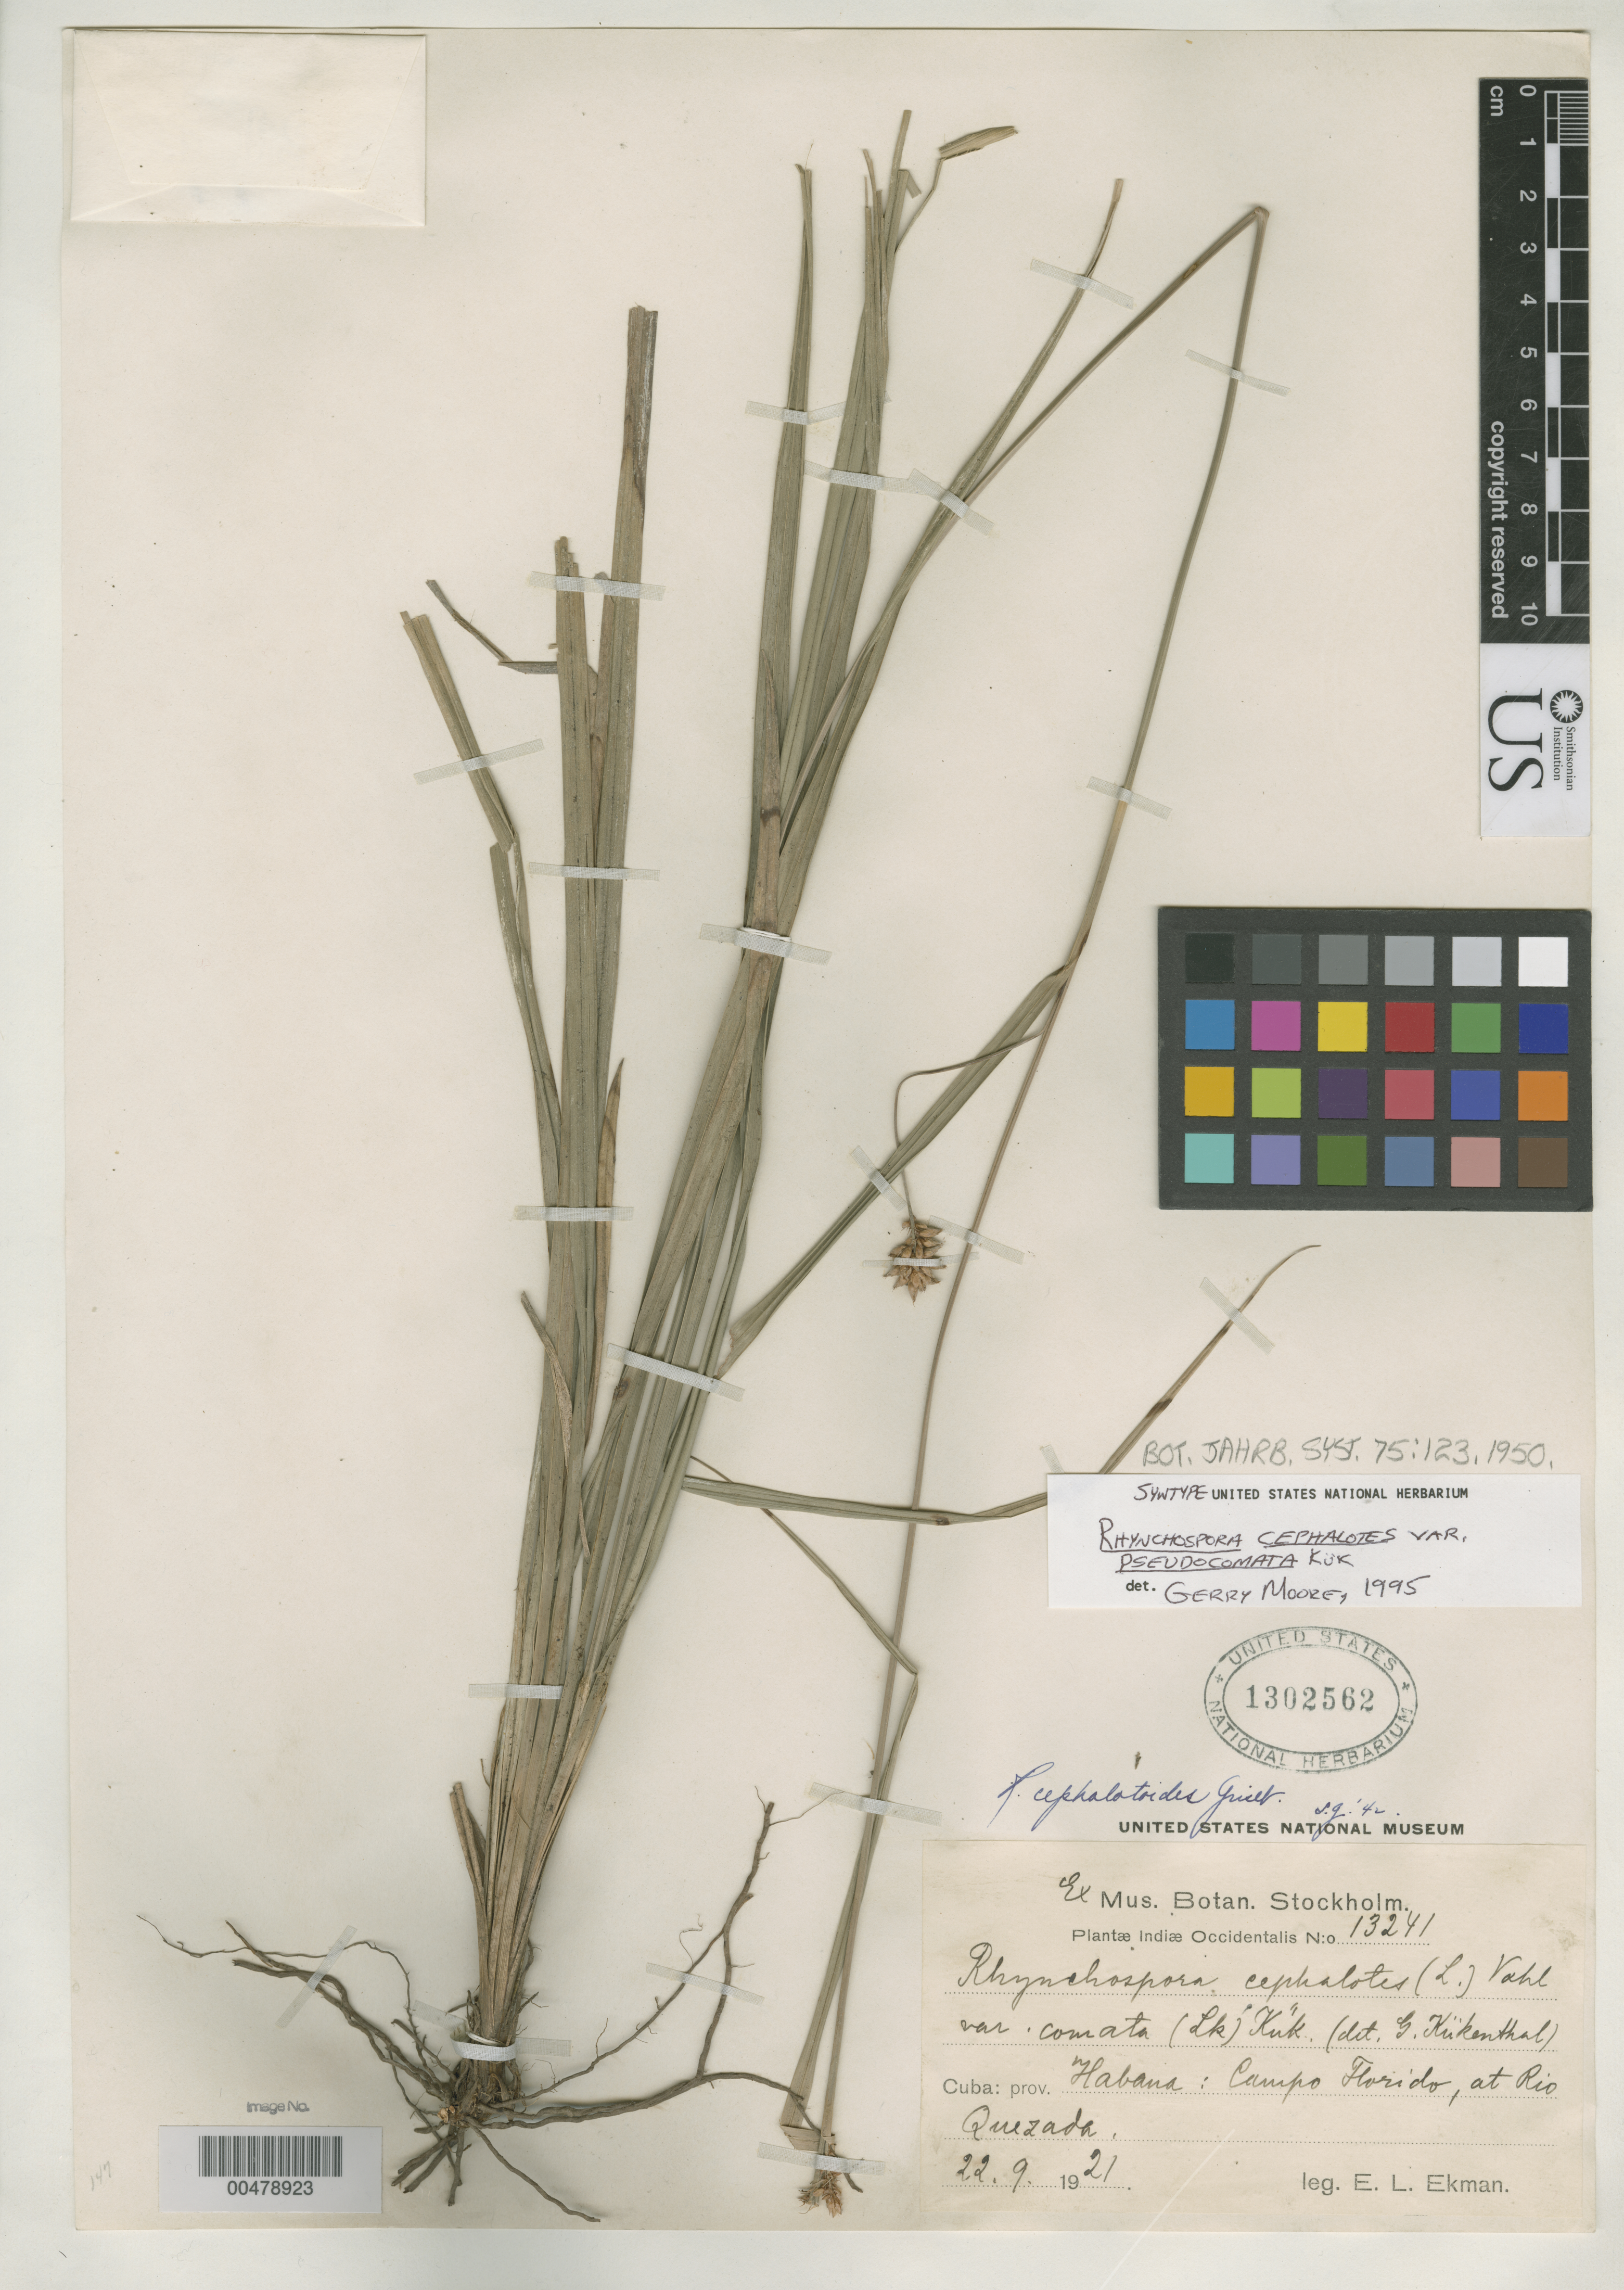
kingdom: Plantae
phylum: Tracheophyta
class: Liliopsida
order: Poales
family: Cyperaceae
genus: Rhynchospora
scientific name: Rhynchospora cephalotes var. pseudocomata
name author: Kük.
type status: Isosyntype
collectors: E. L. Ekman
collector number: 13241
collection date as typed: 22 Sep 1921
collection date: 1921-09-22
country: Cuba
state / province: La Habana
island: Greater Antilles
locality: Campo Florida, at Rioquezada.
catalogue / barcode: US 1302562